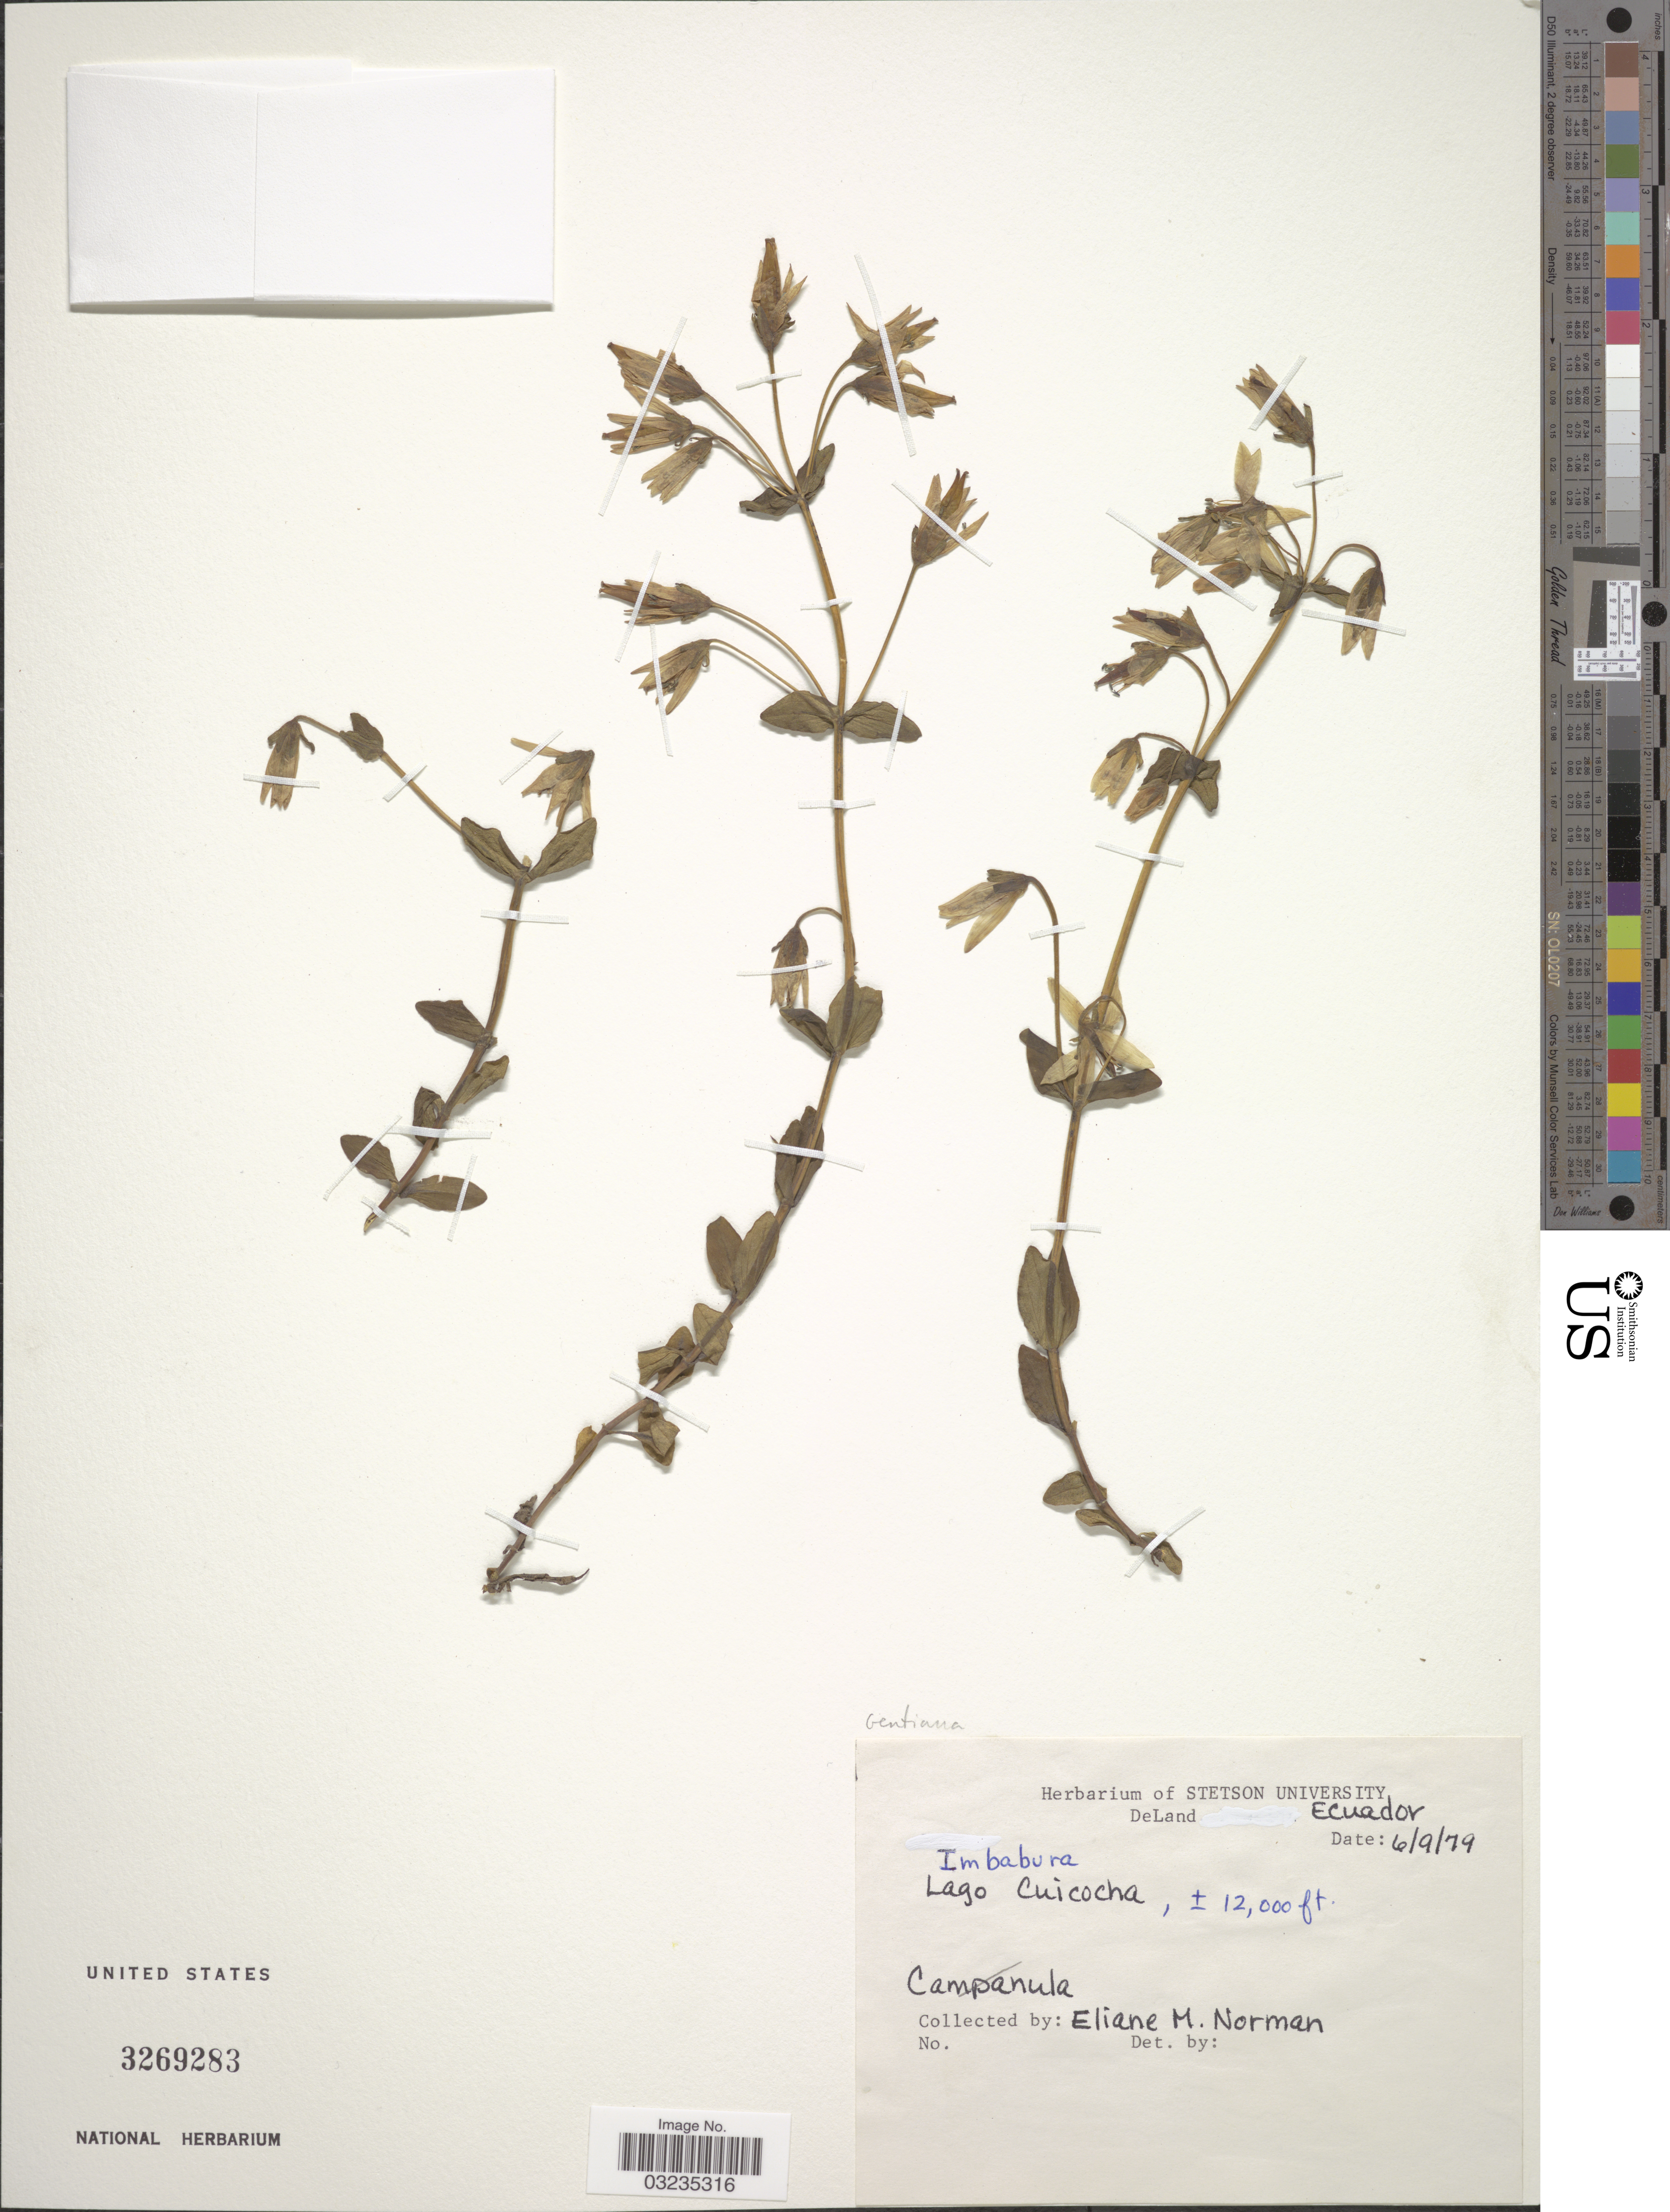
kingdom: Plantae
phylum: Tracheophyta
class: Magnoliopsida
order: Gentianales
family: Gentianaceae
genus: Gentiana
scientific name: Gentiana sp.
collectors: E. Norman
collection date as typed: Transcribed d/m/y: 6/9/79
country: Ecuador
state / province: Imbabura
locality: Lago Cuicocha.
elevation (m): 3658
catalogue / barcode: US 3269283